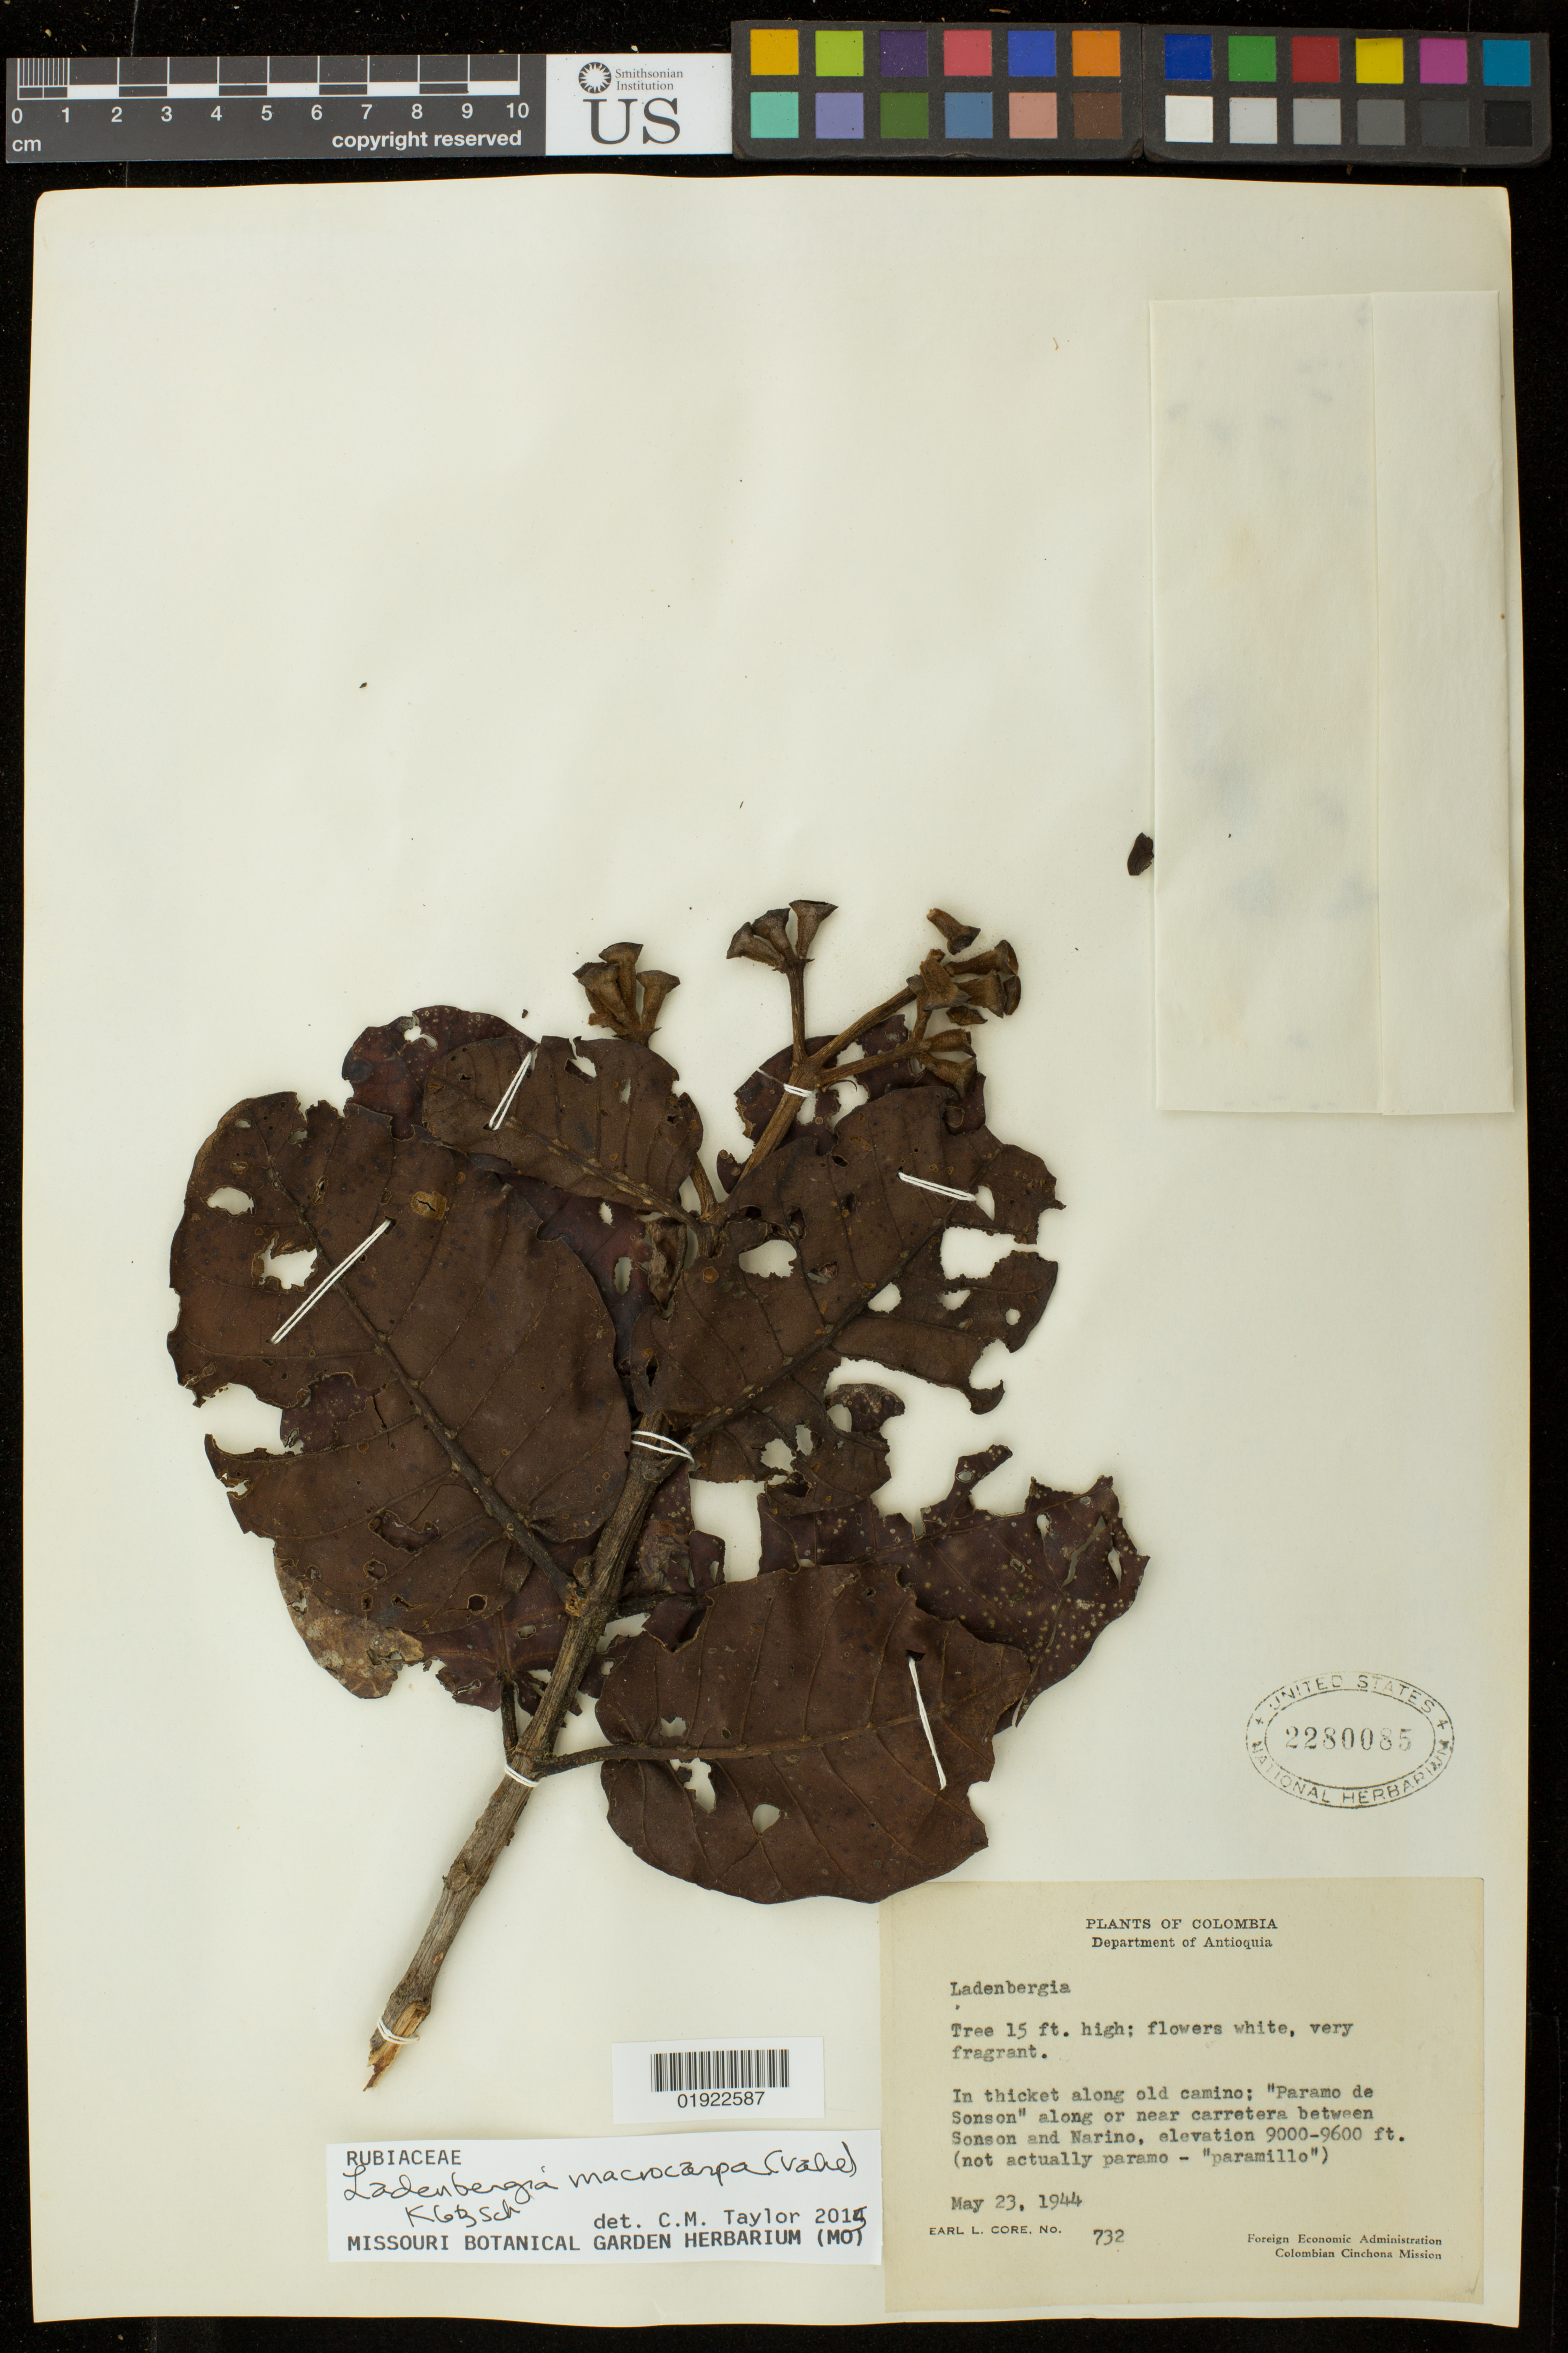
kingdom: Plantae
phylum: Tracheophyta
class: Magnoliopsida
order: Gentianales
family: Rubiaceae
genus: Ladenbergia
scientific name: Ladenbergia macrocarpa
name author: (Vahl) Klotzsch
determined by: Taylor, Charlotte M.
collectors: E. L. Core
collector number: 732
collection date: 1944-05-23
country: Colombia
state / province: Antioquia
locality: In thicket along old camino; "Paramo de Sonson" along or near carretera between Sonson and Narino. (not actually paramo- "paramillo").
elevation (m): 2743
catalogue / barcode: US 2280085